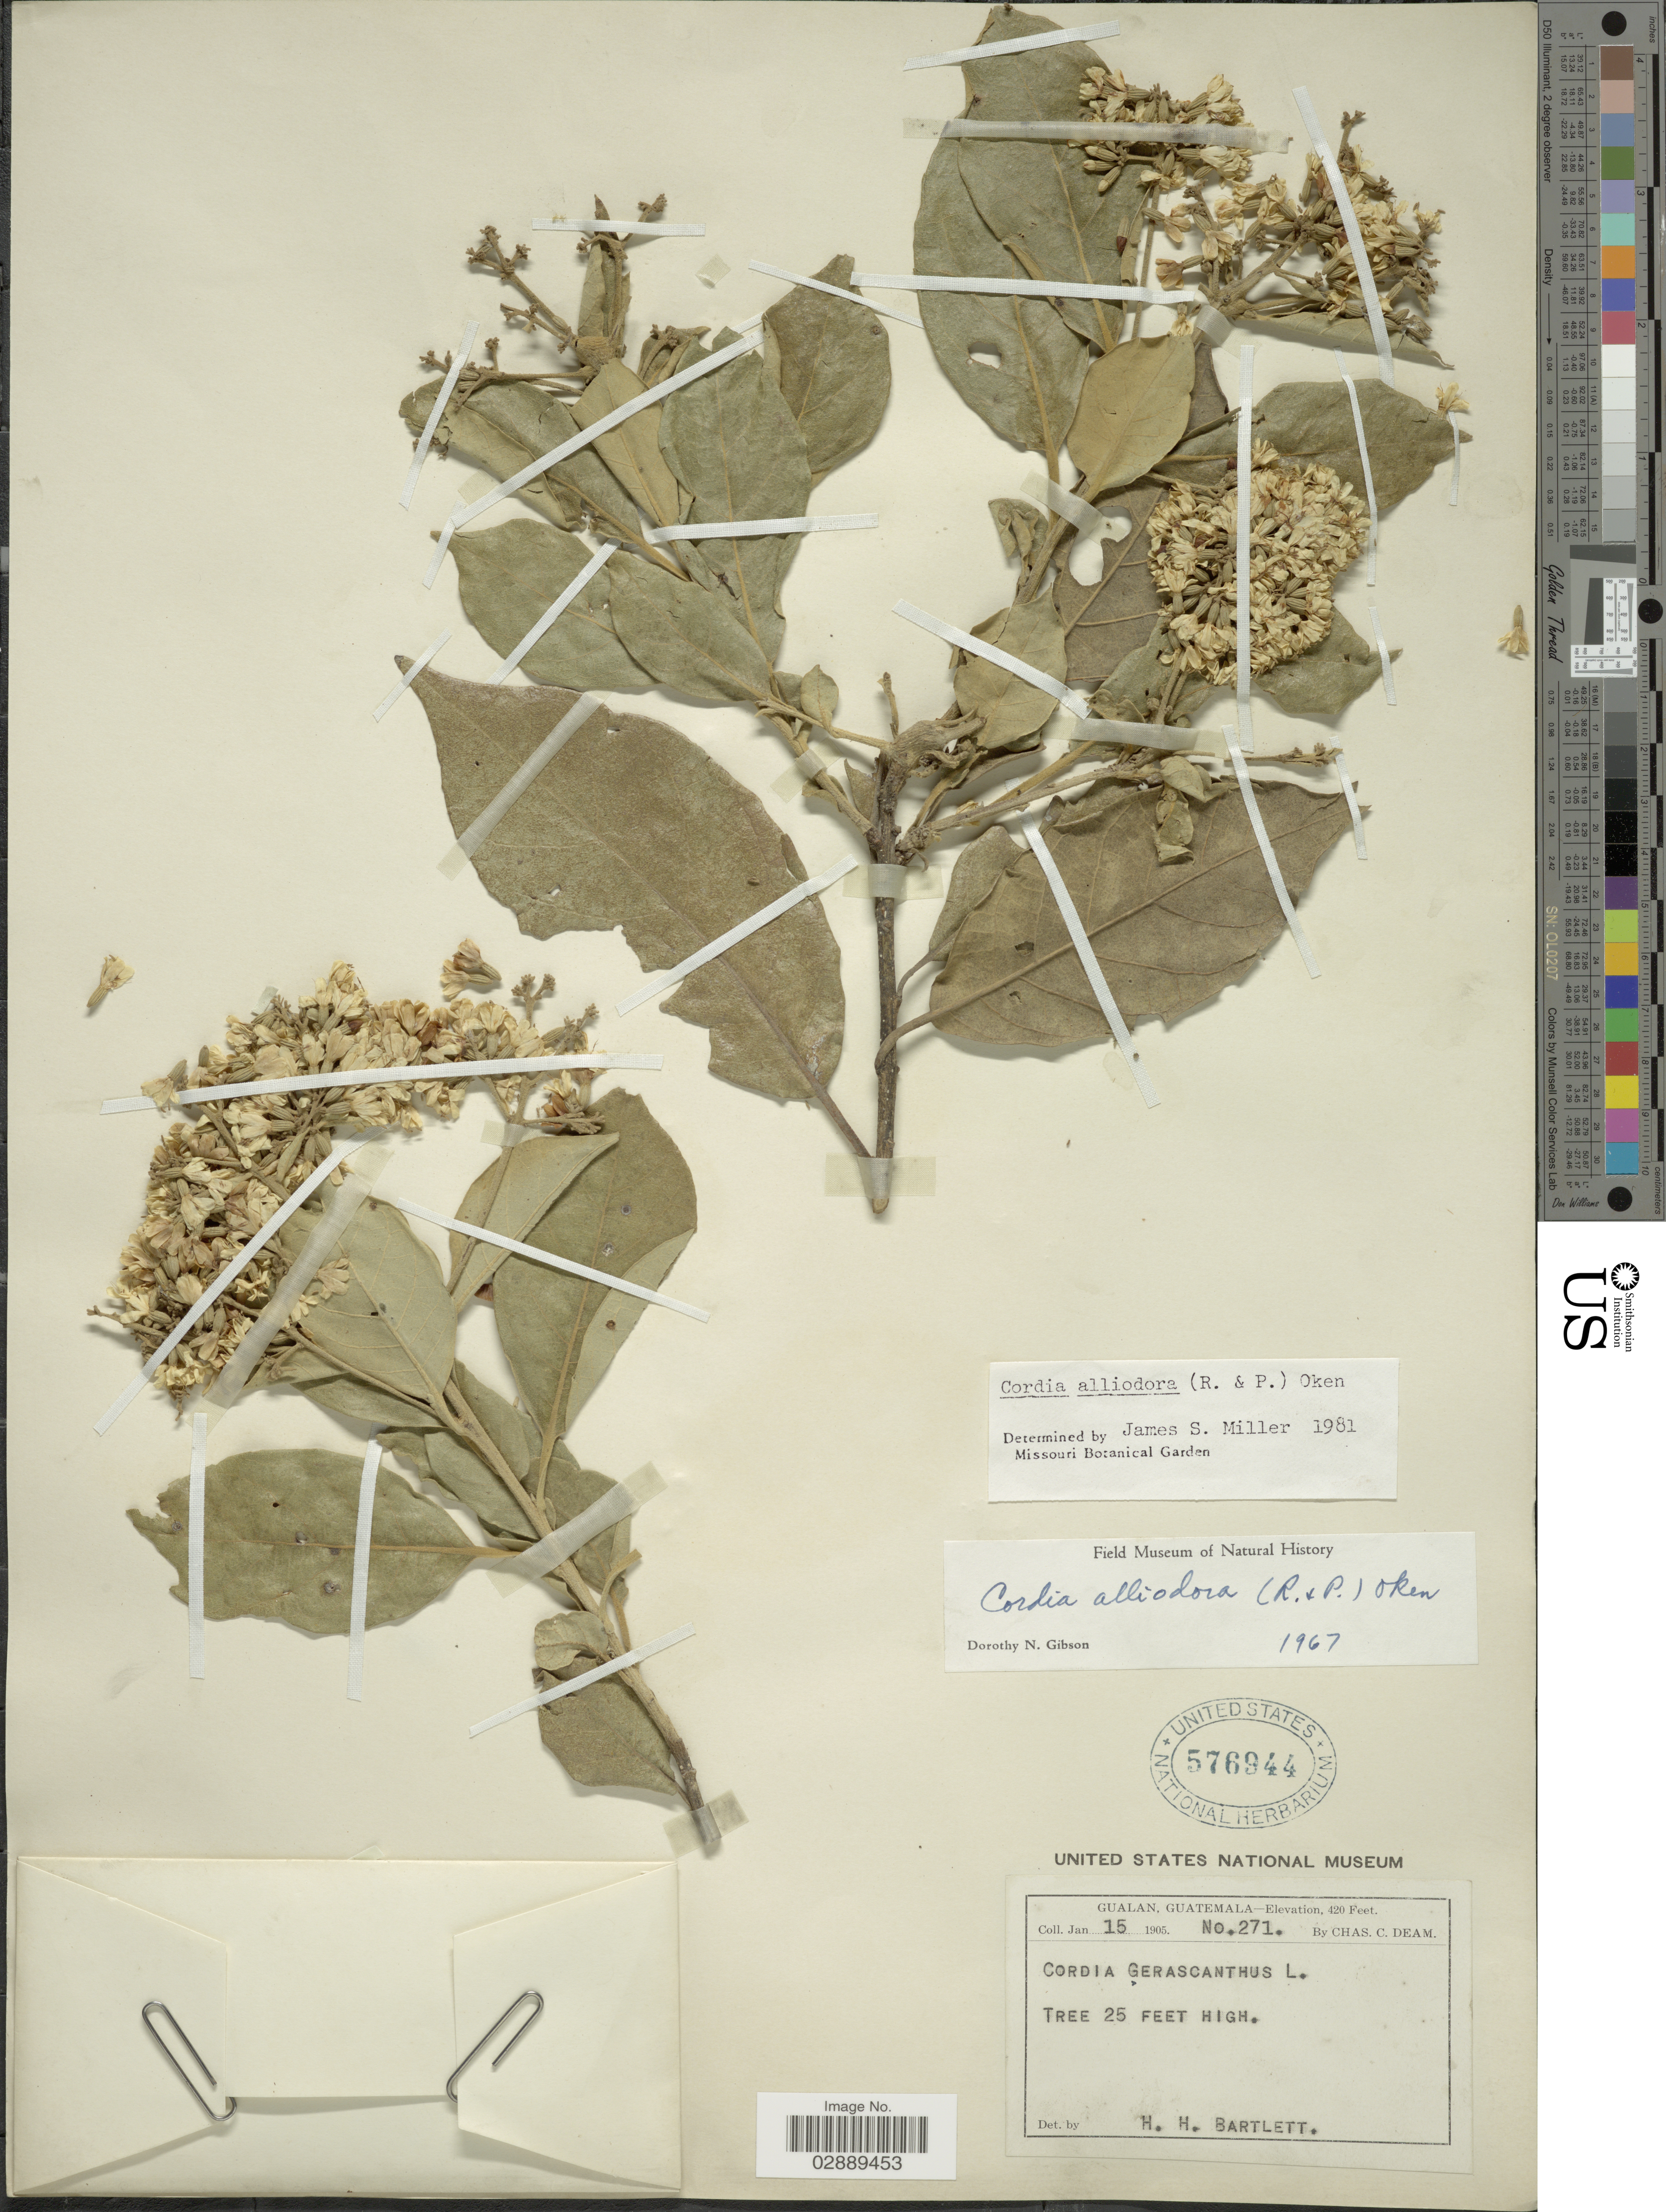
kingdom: Plantae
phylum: Tracheophyta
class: Magnoliopsida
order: Boraginales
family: Cordiaceae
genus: Cordia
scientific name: Cordia alliodora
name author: (Ruiz & Pav.) Oken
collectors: C. C. Deam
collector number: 271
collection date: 1905-01-15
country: Guatemala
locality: Gualan.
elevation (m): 128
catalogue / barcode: US 576944